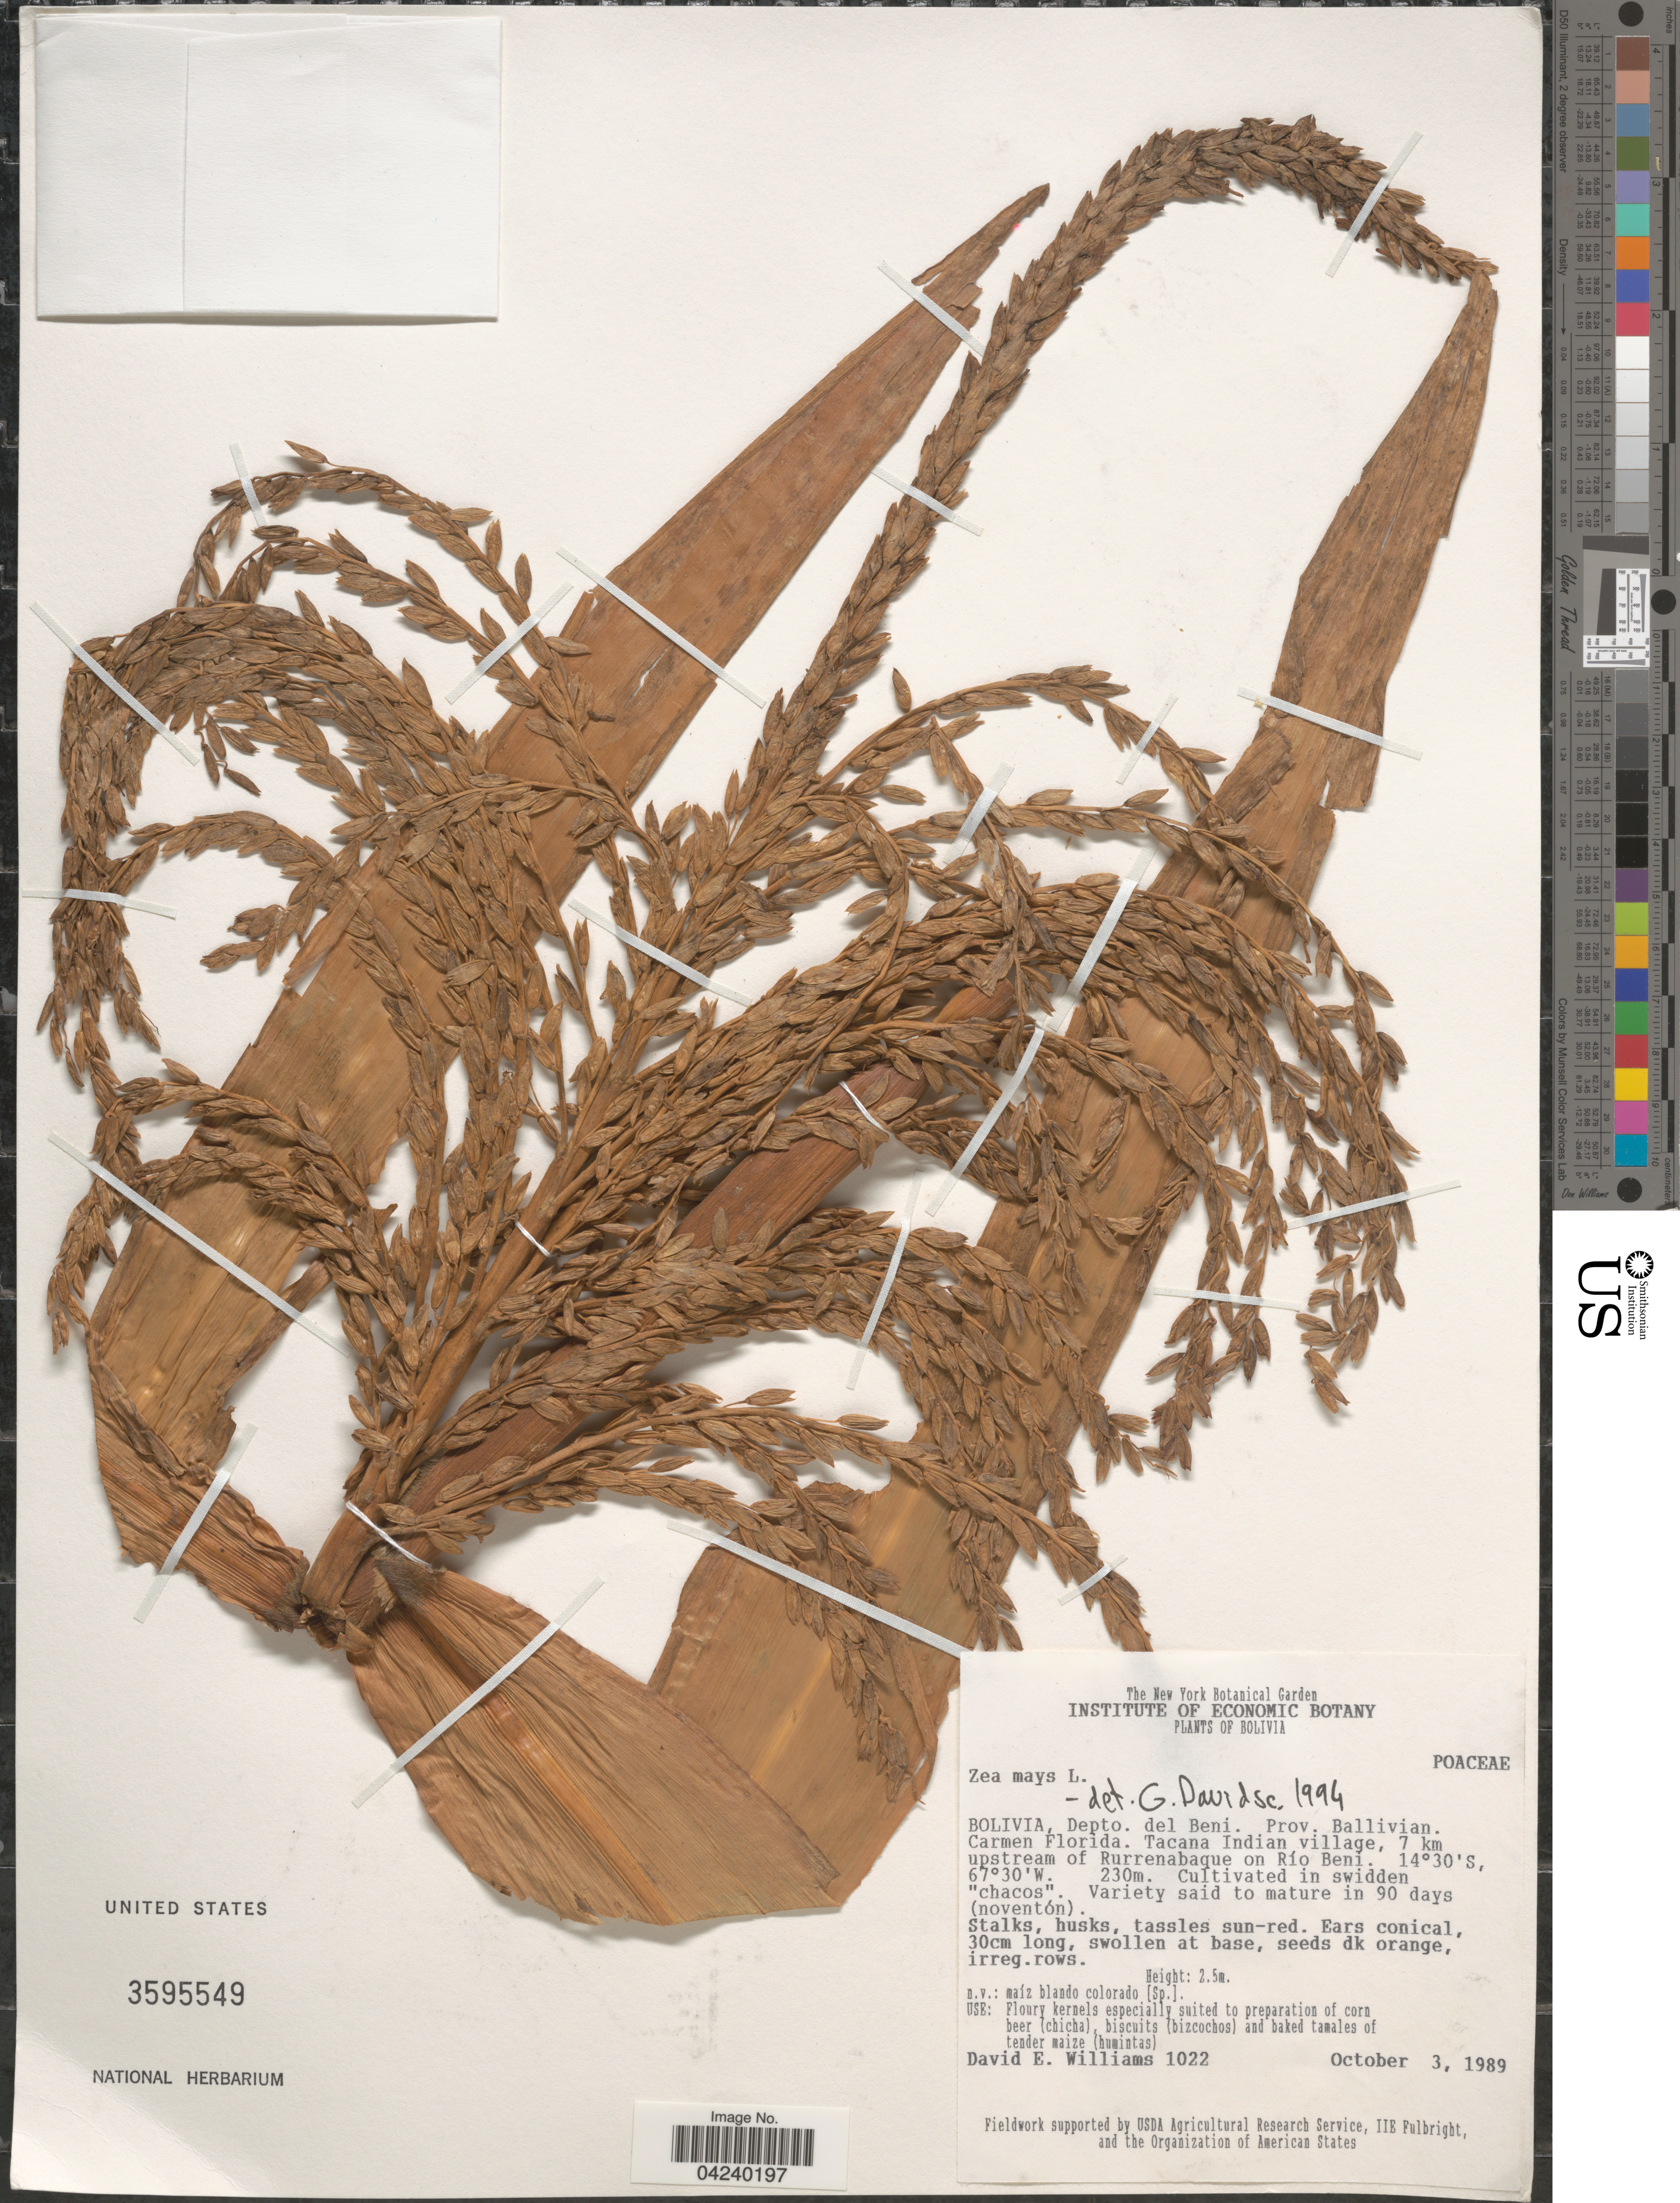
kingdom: Plantae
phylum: Tracheophyta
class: Liliopsida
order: Poales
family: Poaceae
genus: Zea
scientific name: Zea mays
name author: L.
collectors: D. E. Williams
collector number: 1022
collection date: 1989-10-03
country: Bolivia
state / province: Beni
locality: Depto. del Beni. Prov. Ballivian. Carmen Florida, Tacana Indian village, 7 km upstream from Rurrenabaque on Río Beni. On swidden "chacos".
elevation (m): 230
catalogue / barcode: US 3595549